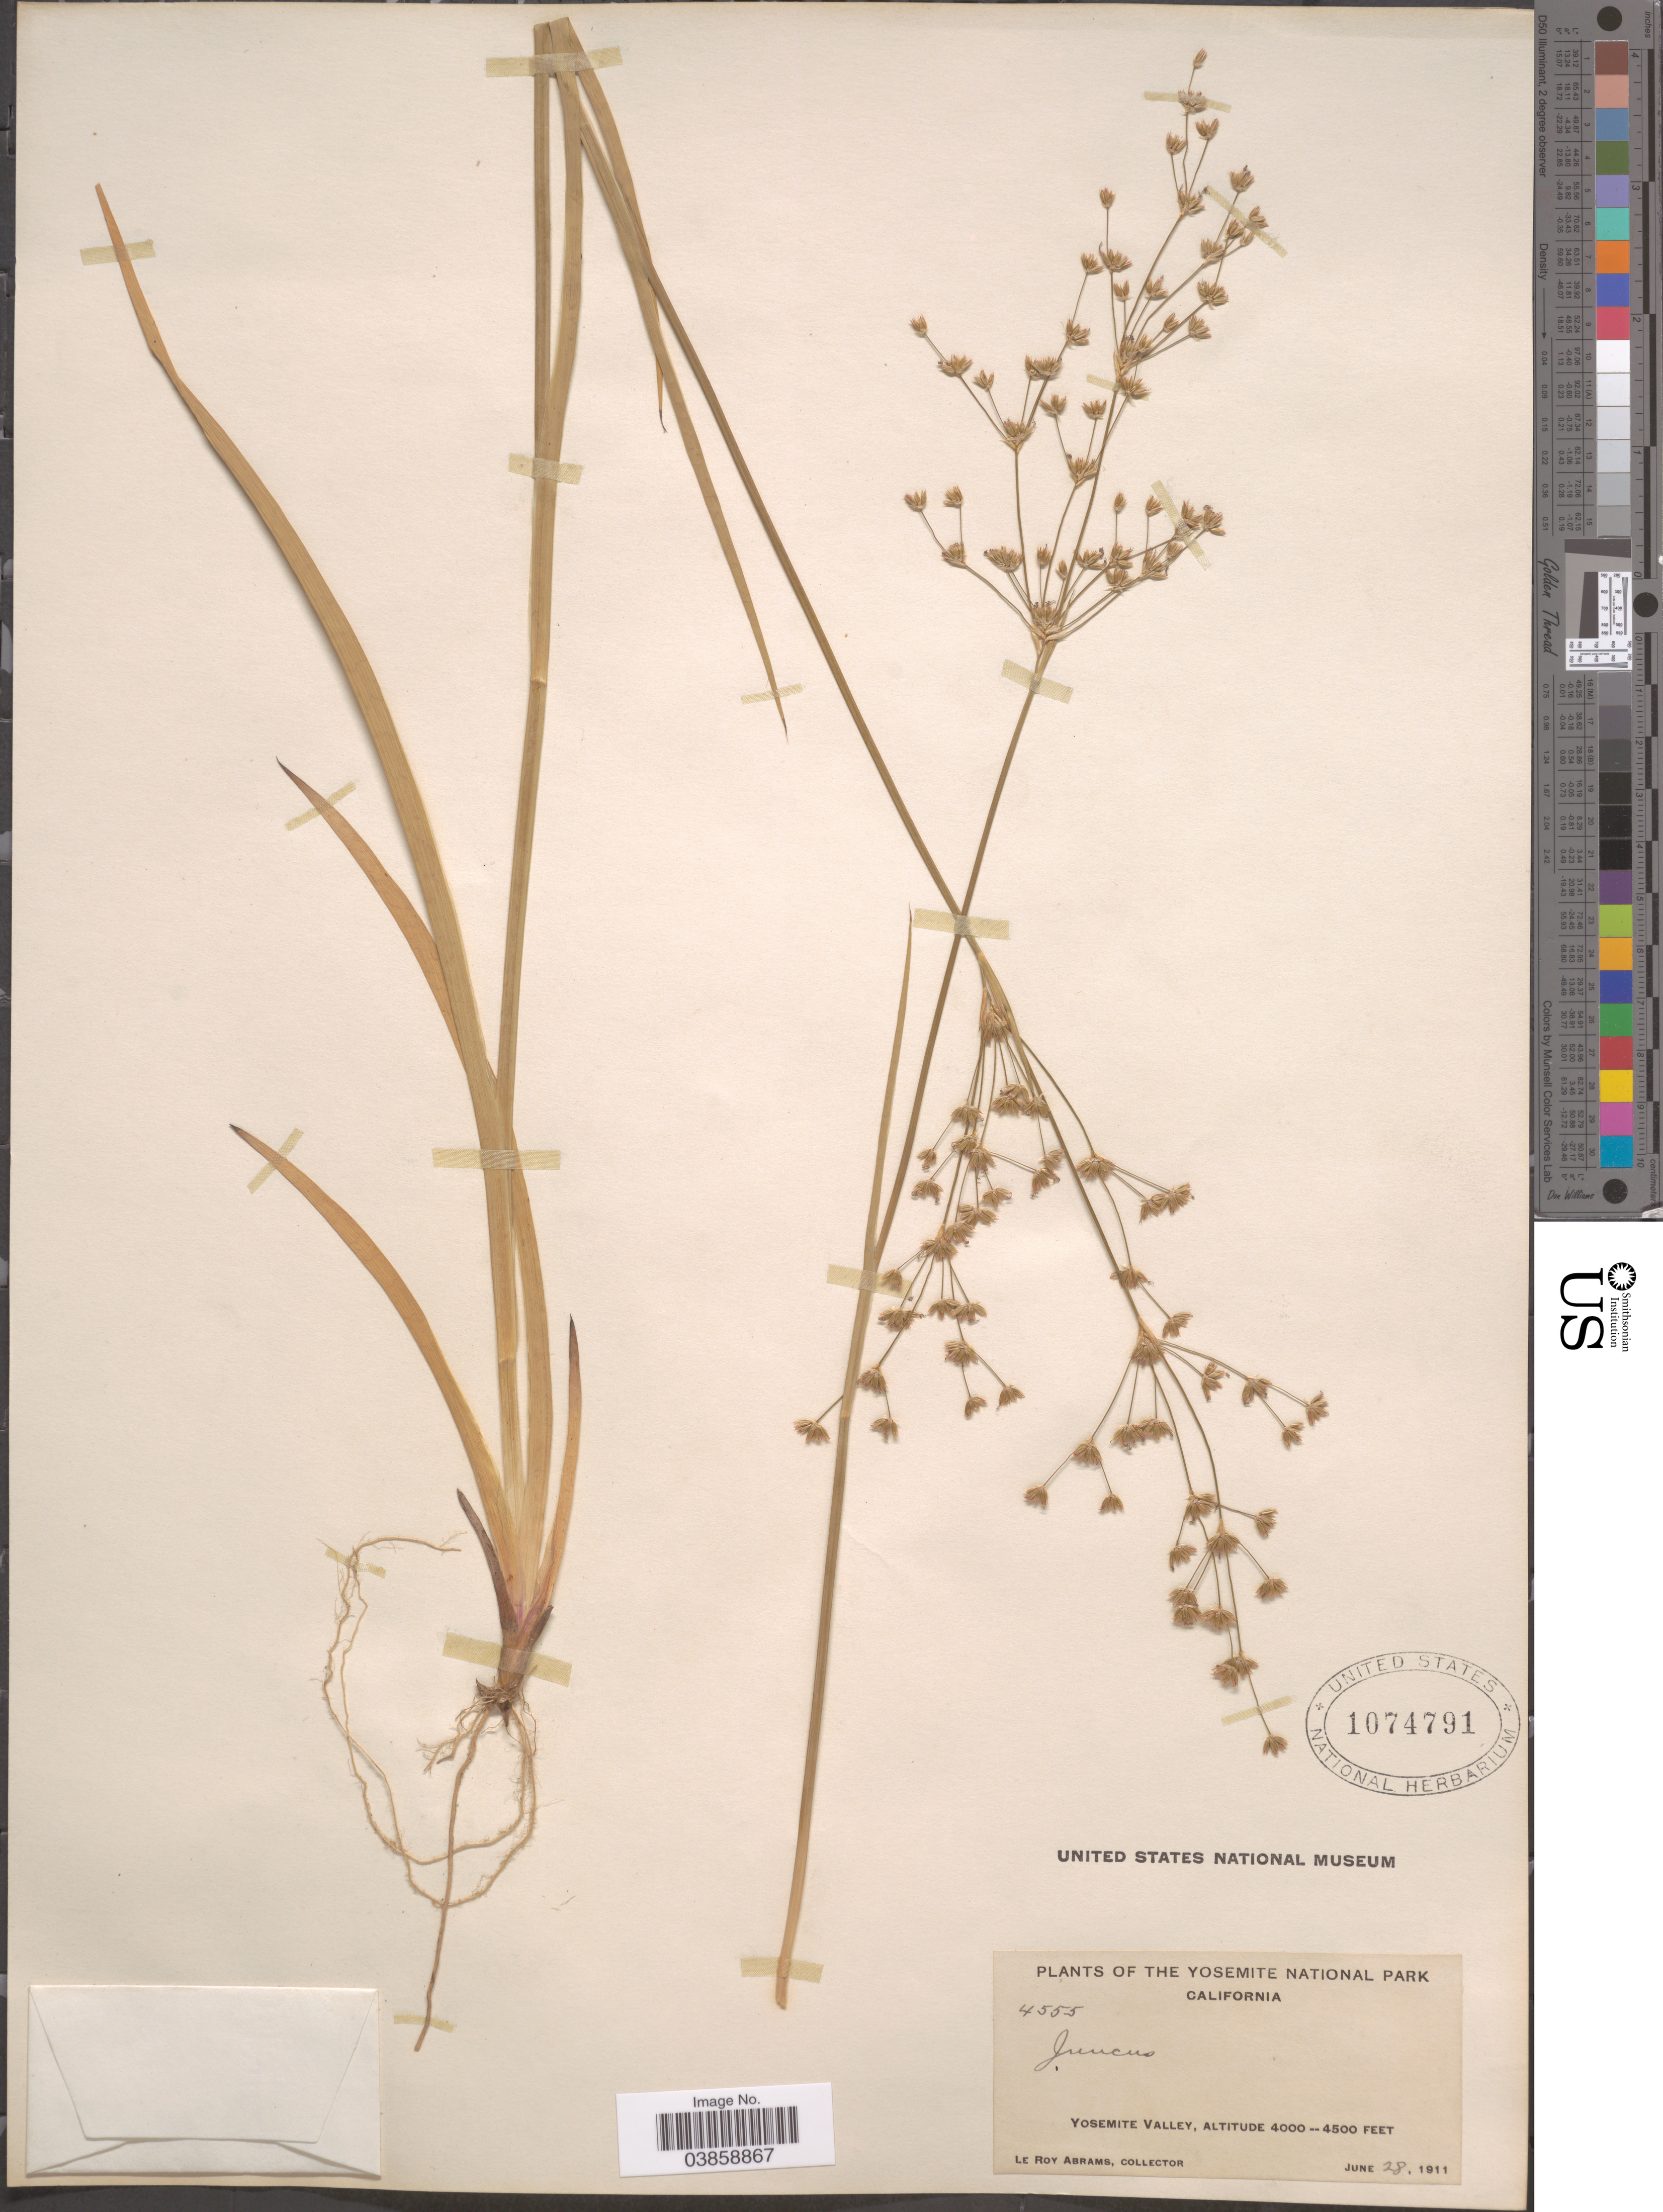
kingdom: Plantae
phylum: Tracheophyta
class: Liliopsida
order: Poales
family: Juncaceae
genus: Juncus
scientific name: Juncus sp.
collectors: L. Abrams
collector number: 4555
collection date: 1911-06-28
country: United States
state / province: California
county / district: Mariposa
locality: The Yosemite National Park. Yosemite Valley.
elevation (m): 1219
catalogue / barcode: US 1074791